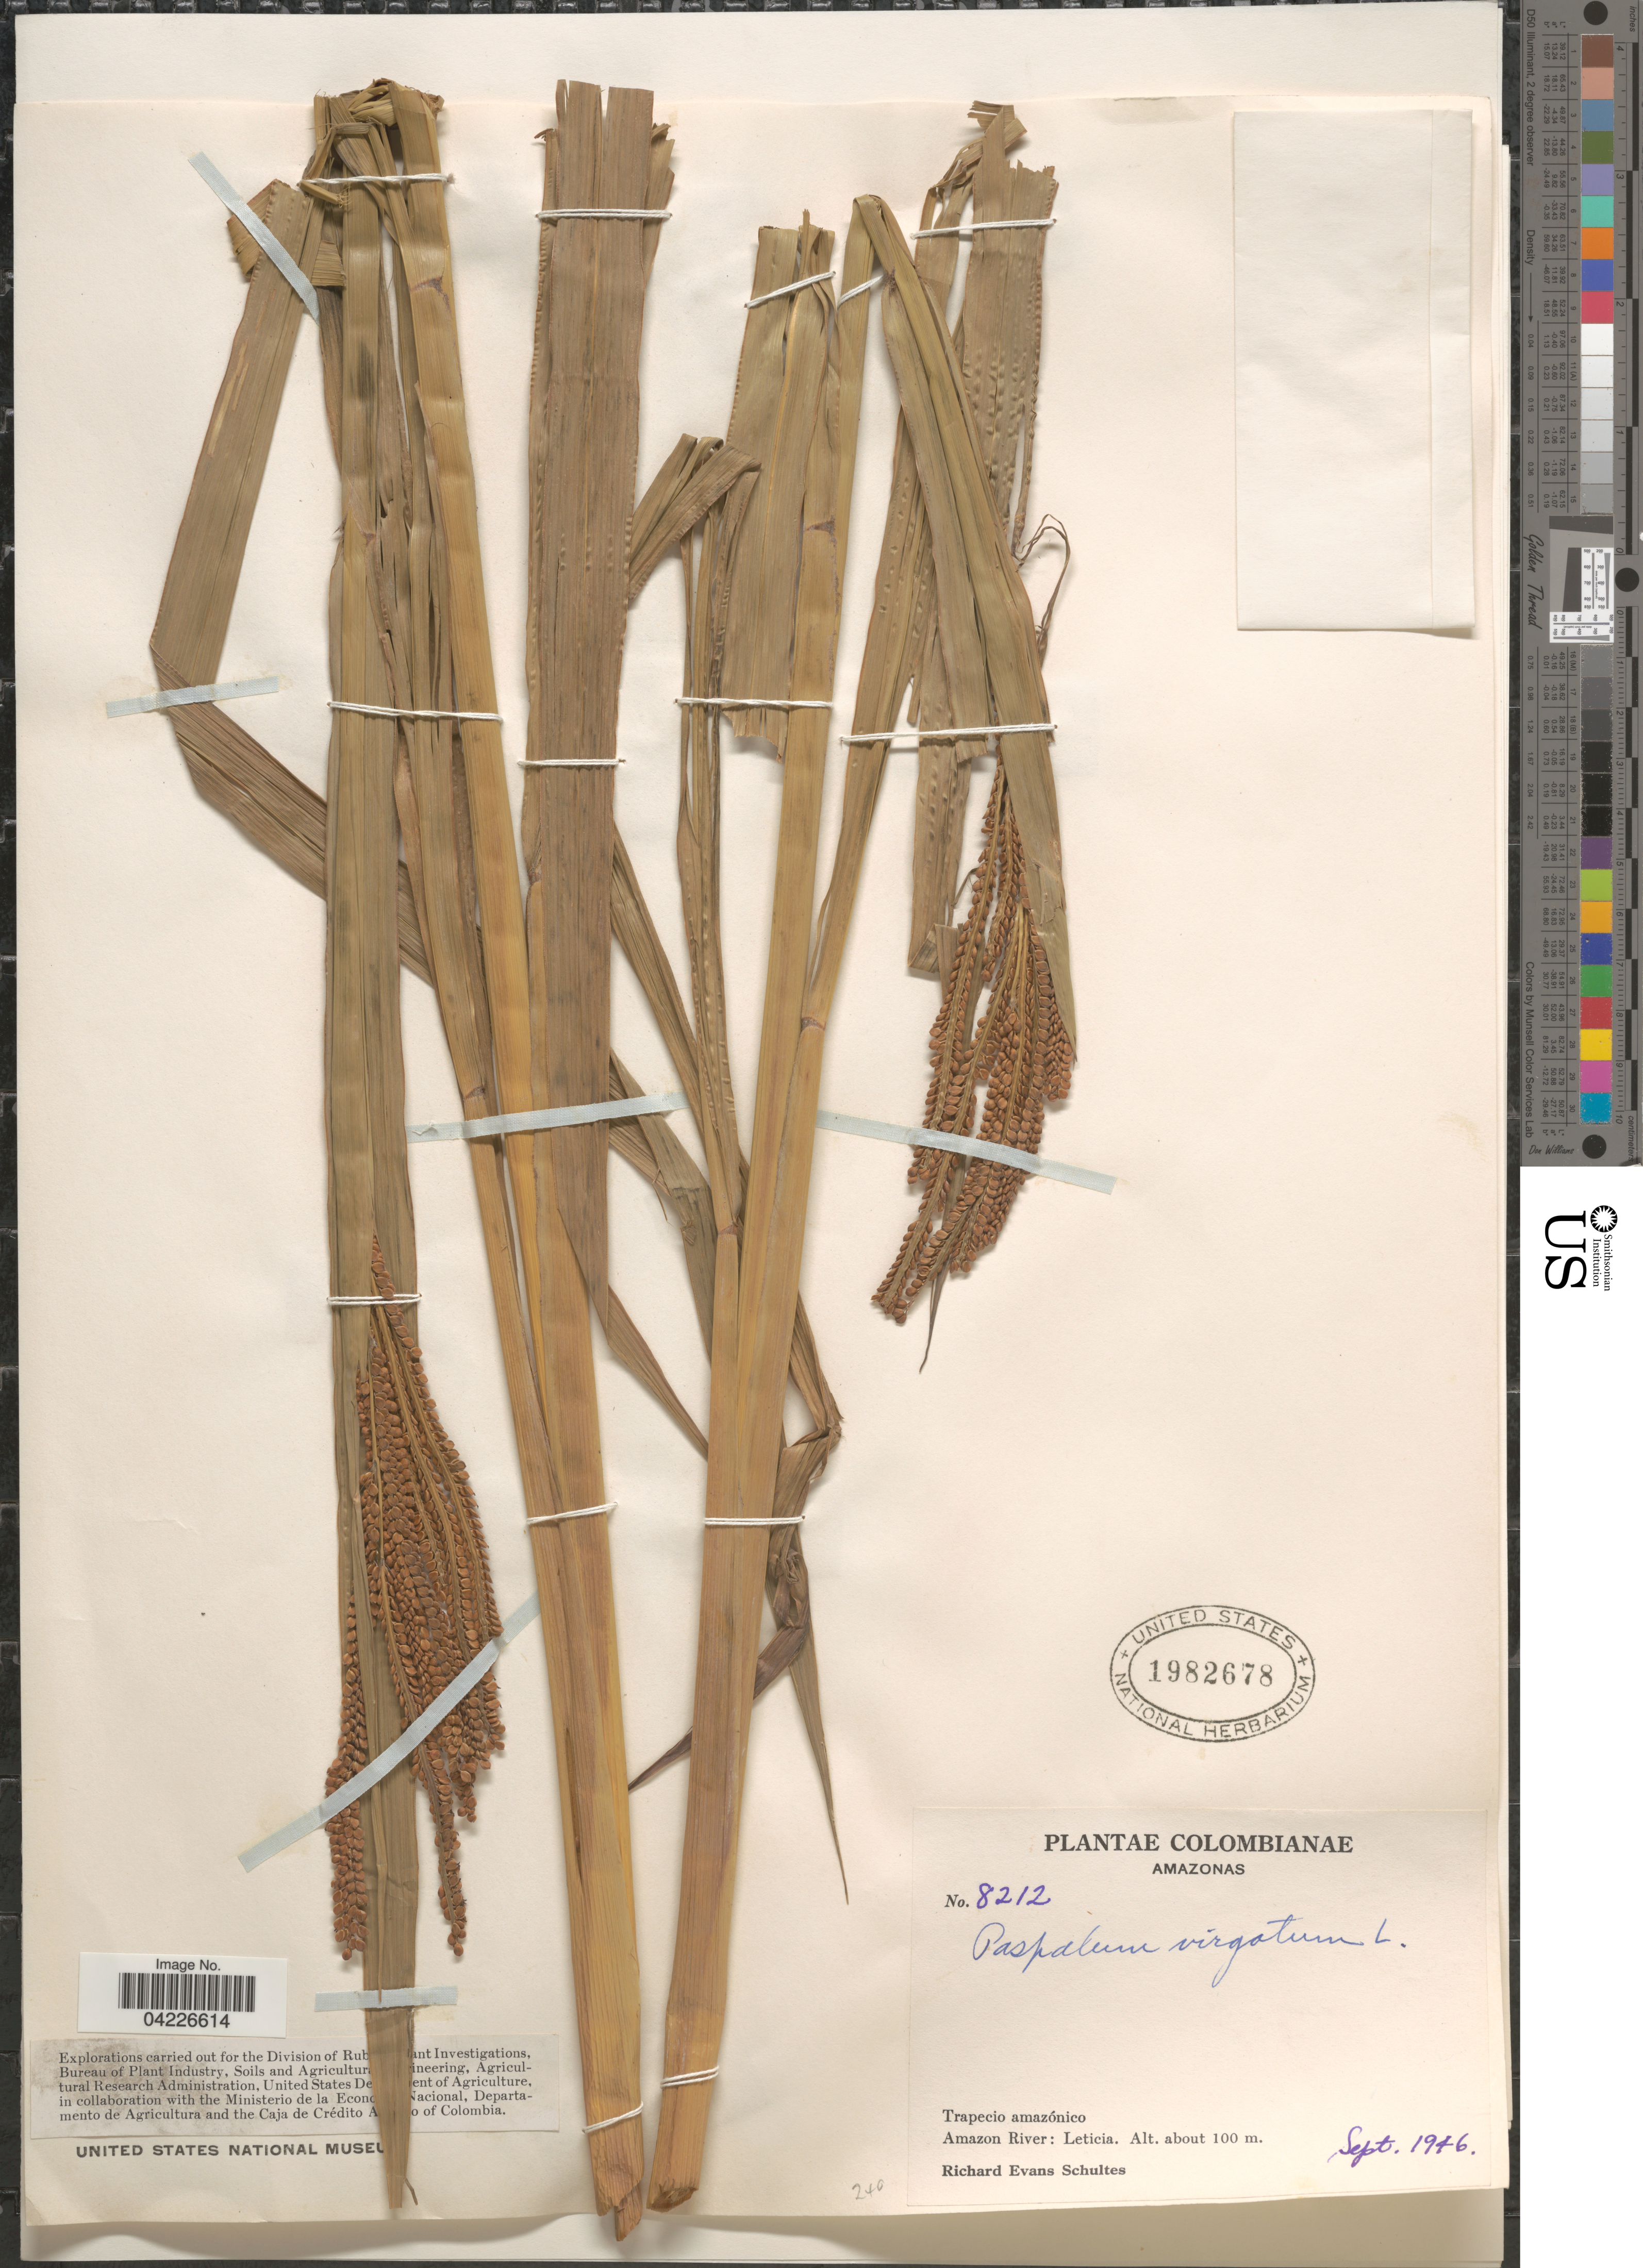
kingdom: Plantae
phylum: Tracheophyta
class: Liliopsida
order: Poales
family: Poaceae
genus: Paspalum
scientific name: Paspalum virgatum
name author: L.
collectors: R. E. Schultes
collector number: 8212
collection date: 1946-09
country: Colombia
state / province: Amazônas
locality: Trapecio amazónico. Amazon River: Leticia.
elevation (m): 100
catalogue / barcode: US 1982678